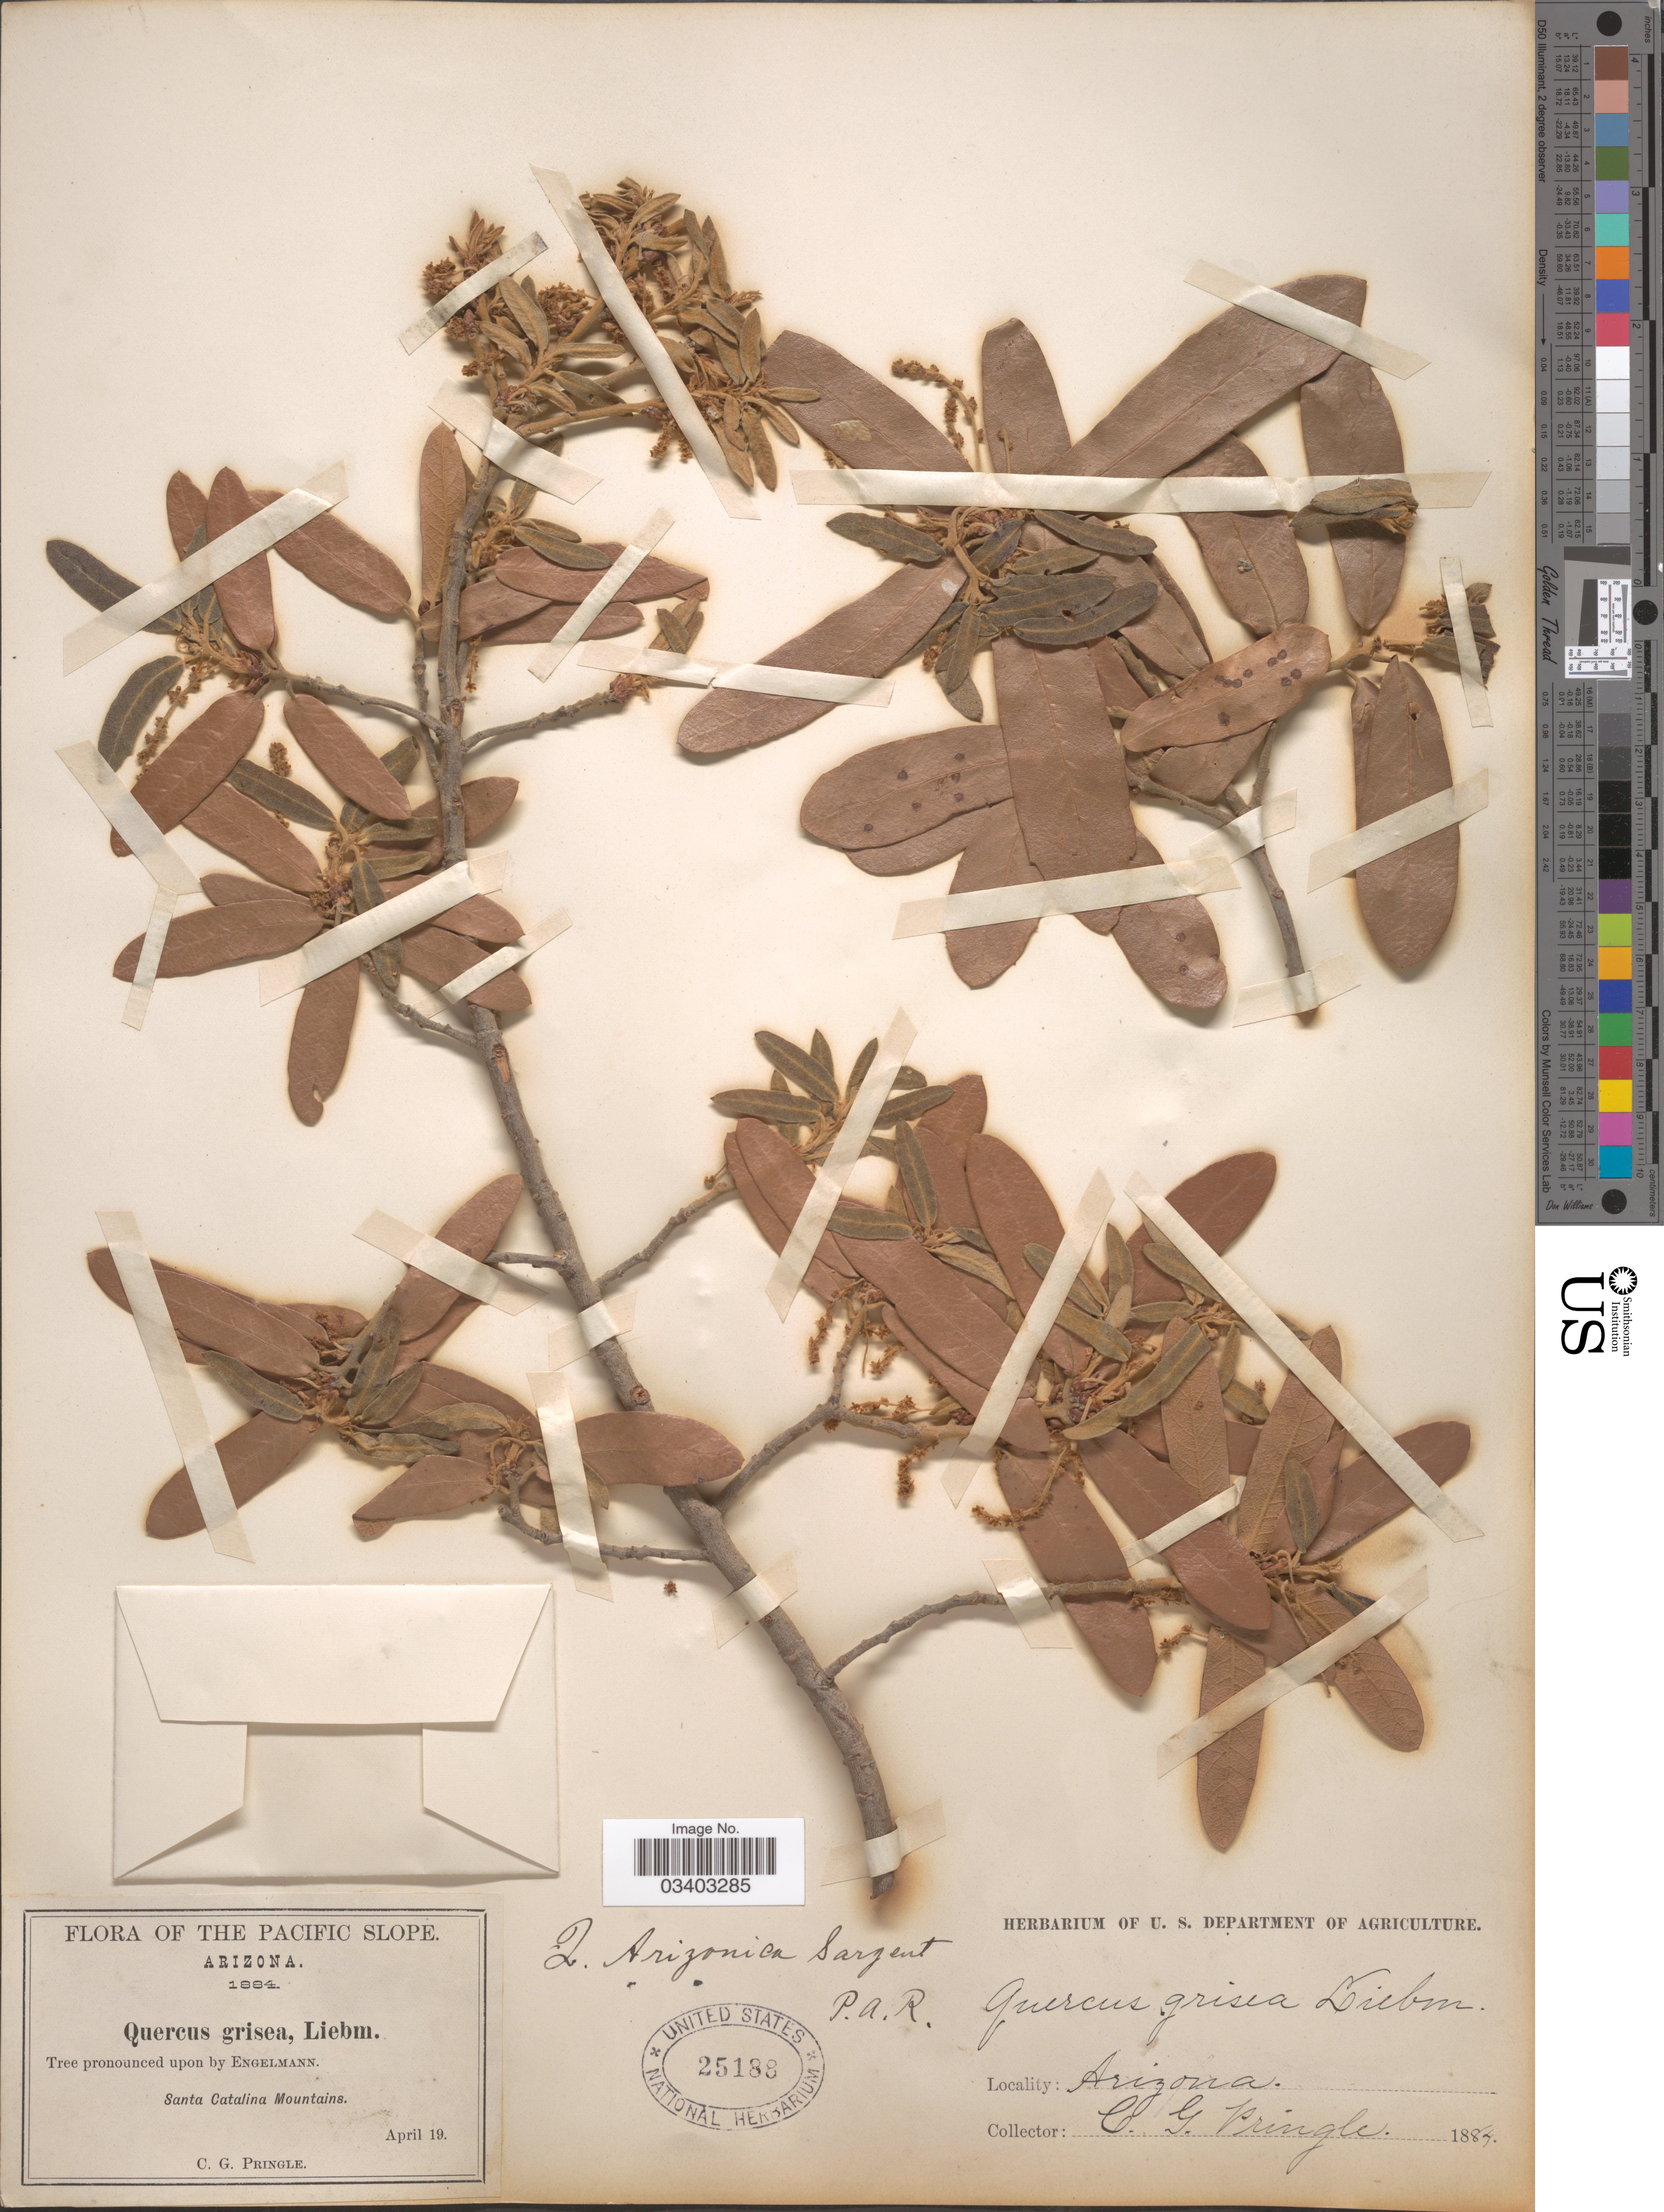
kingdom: Plantae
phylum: Tracheophyta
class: Magnoliopsida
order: Fagales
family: Fagaceae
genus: Quercus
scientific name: Quercus arizonica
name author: Sarg.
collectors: C. G. Pringle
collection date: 1884-04-19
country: United States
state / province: Arizona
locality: Pacific Slope. Santa Catalina Mountains.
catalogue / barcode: US 25188